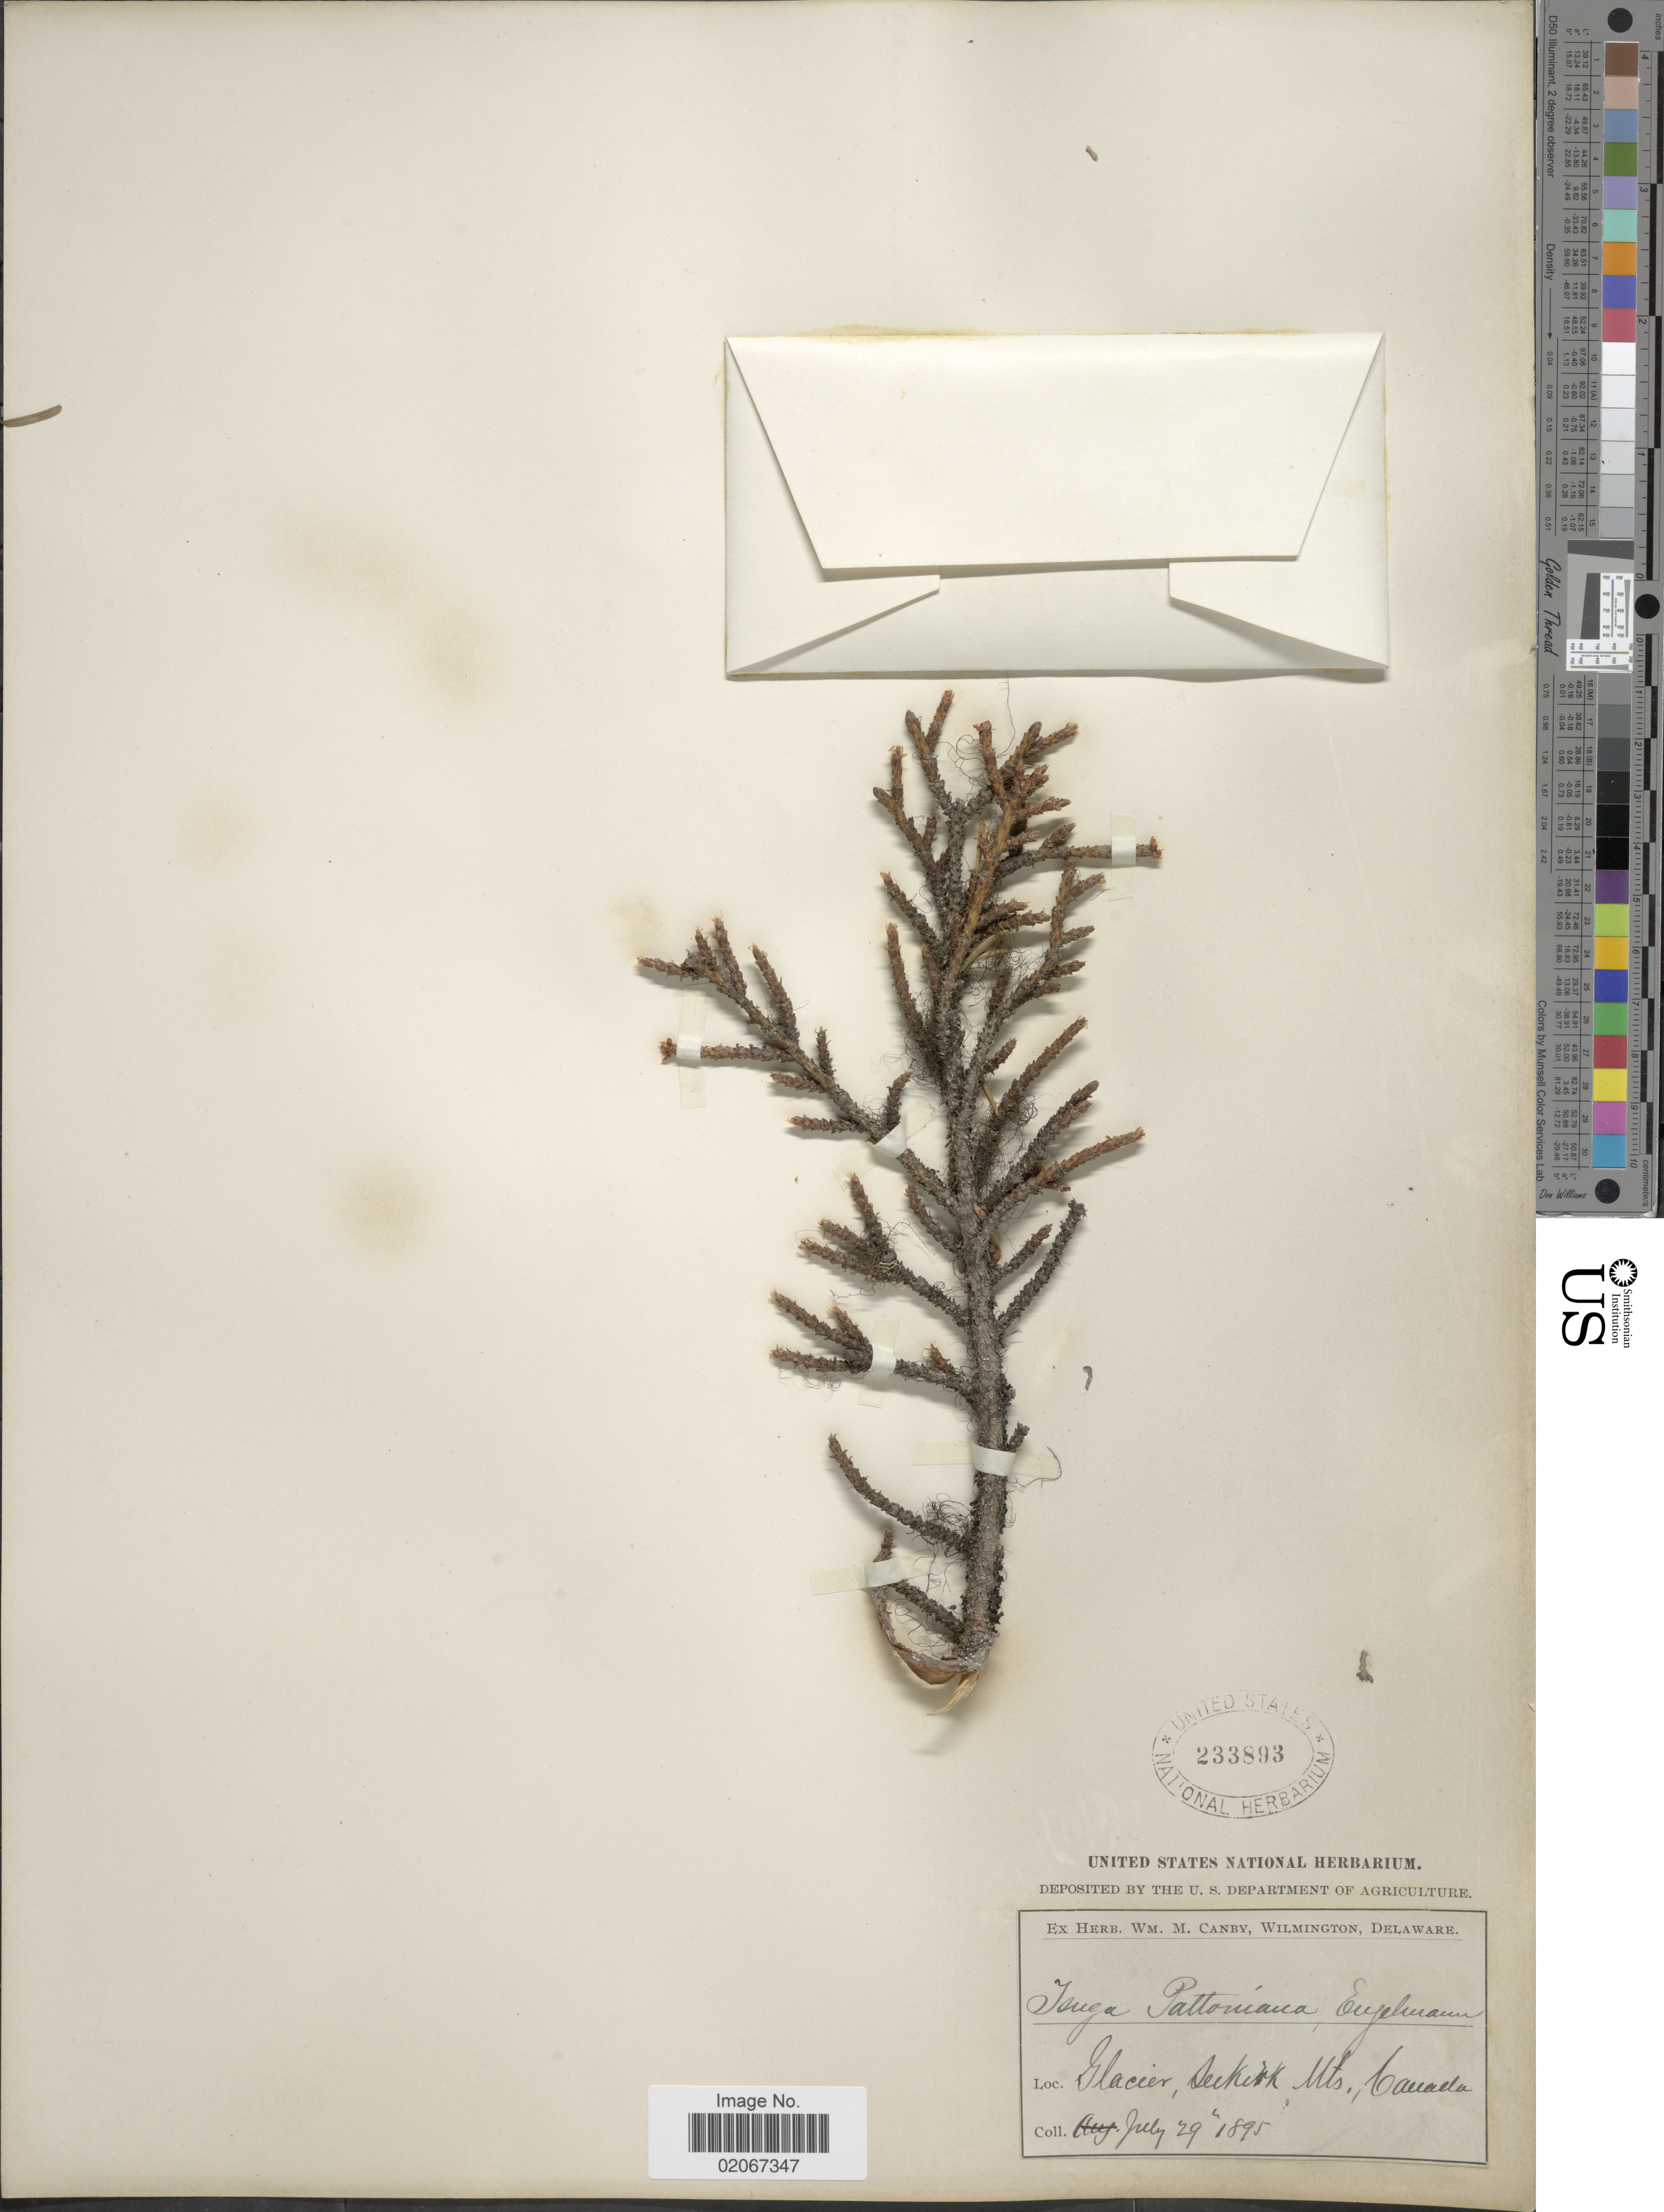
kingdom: Plantae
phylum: Tracheophyta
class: Pinopsida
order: Pinales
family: Pinaceae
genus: Tsuga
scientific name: Tsuga mertensiana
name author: (Bong.) Carrière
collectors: W. M. Canby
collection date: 1895-07-29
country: Canada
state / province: British Columbia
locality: Glacier, Selkirk Mts.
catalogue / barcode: US 233893